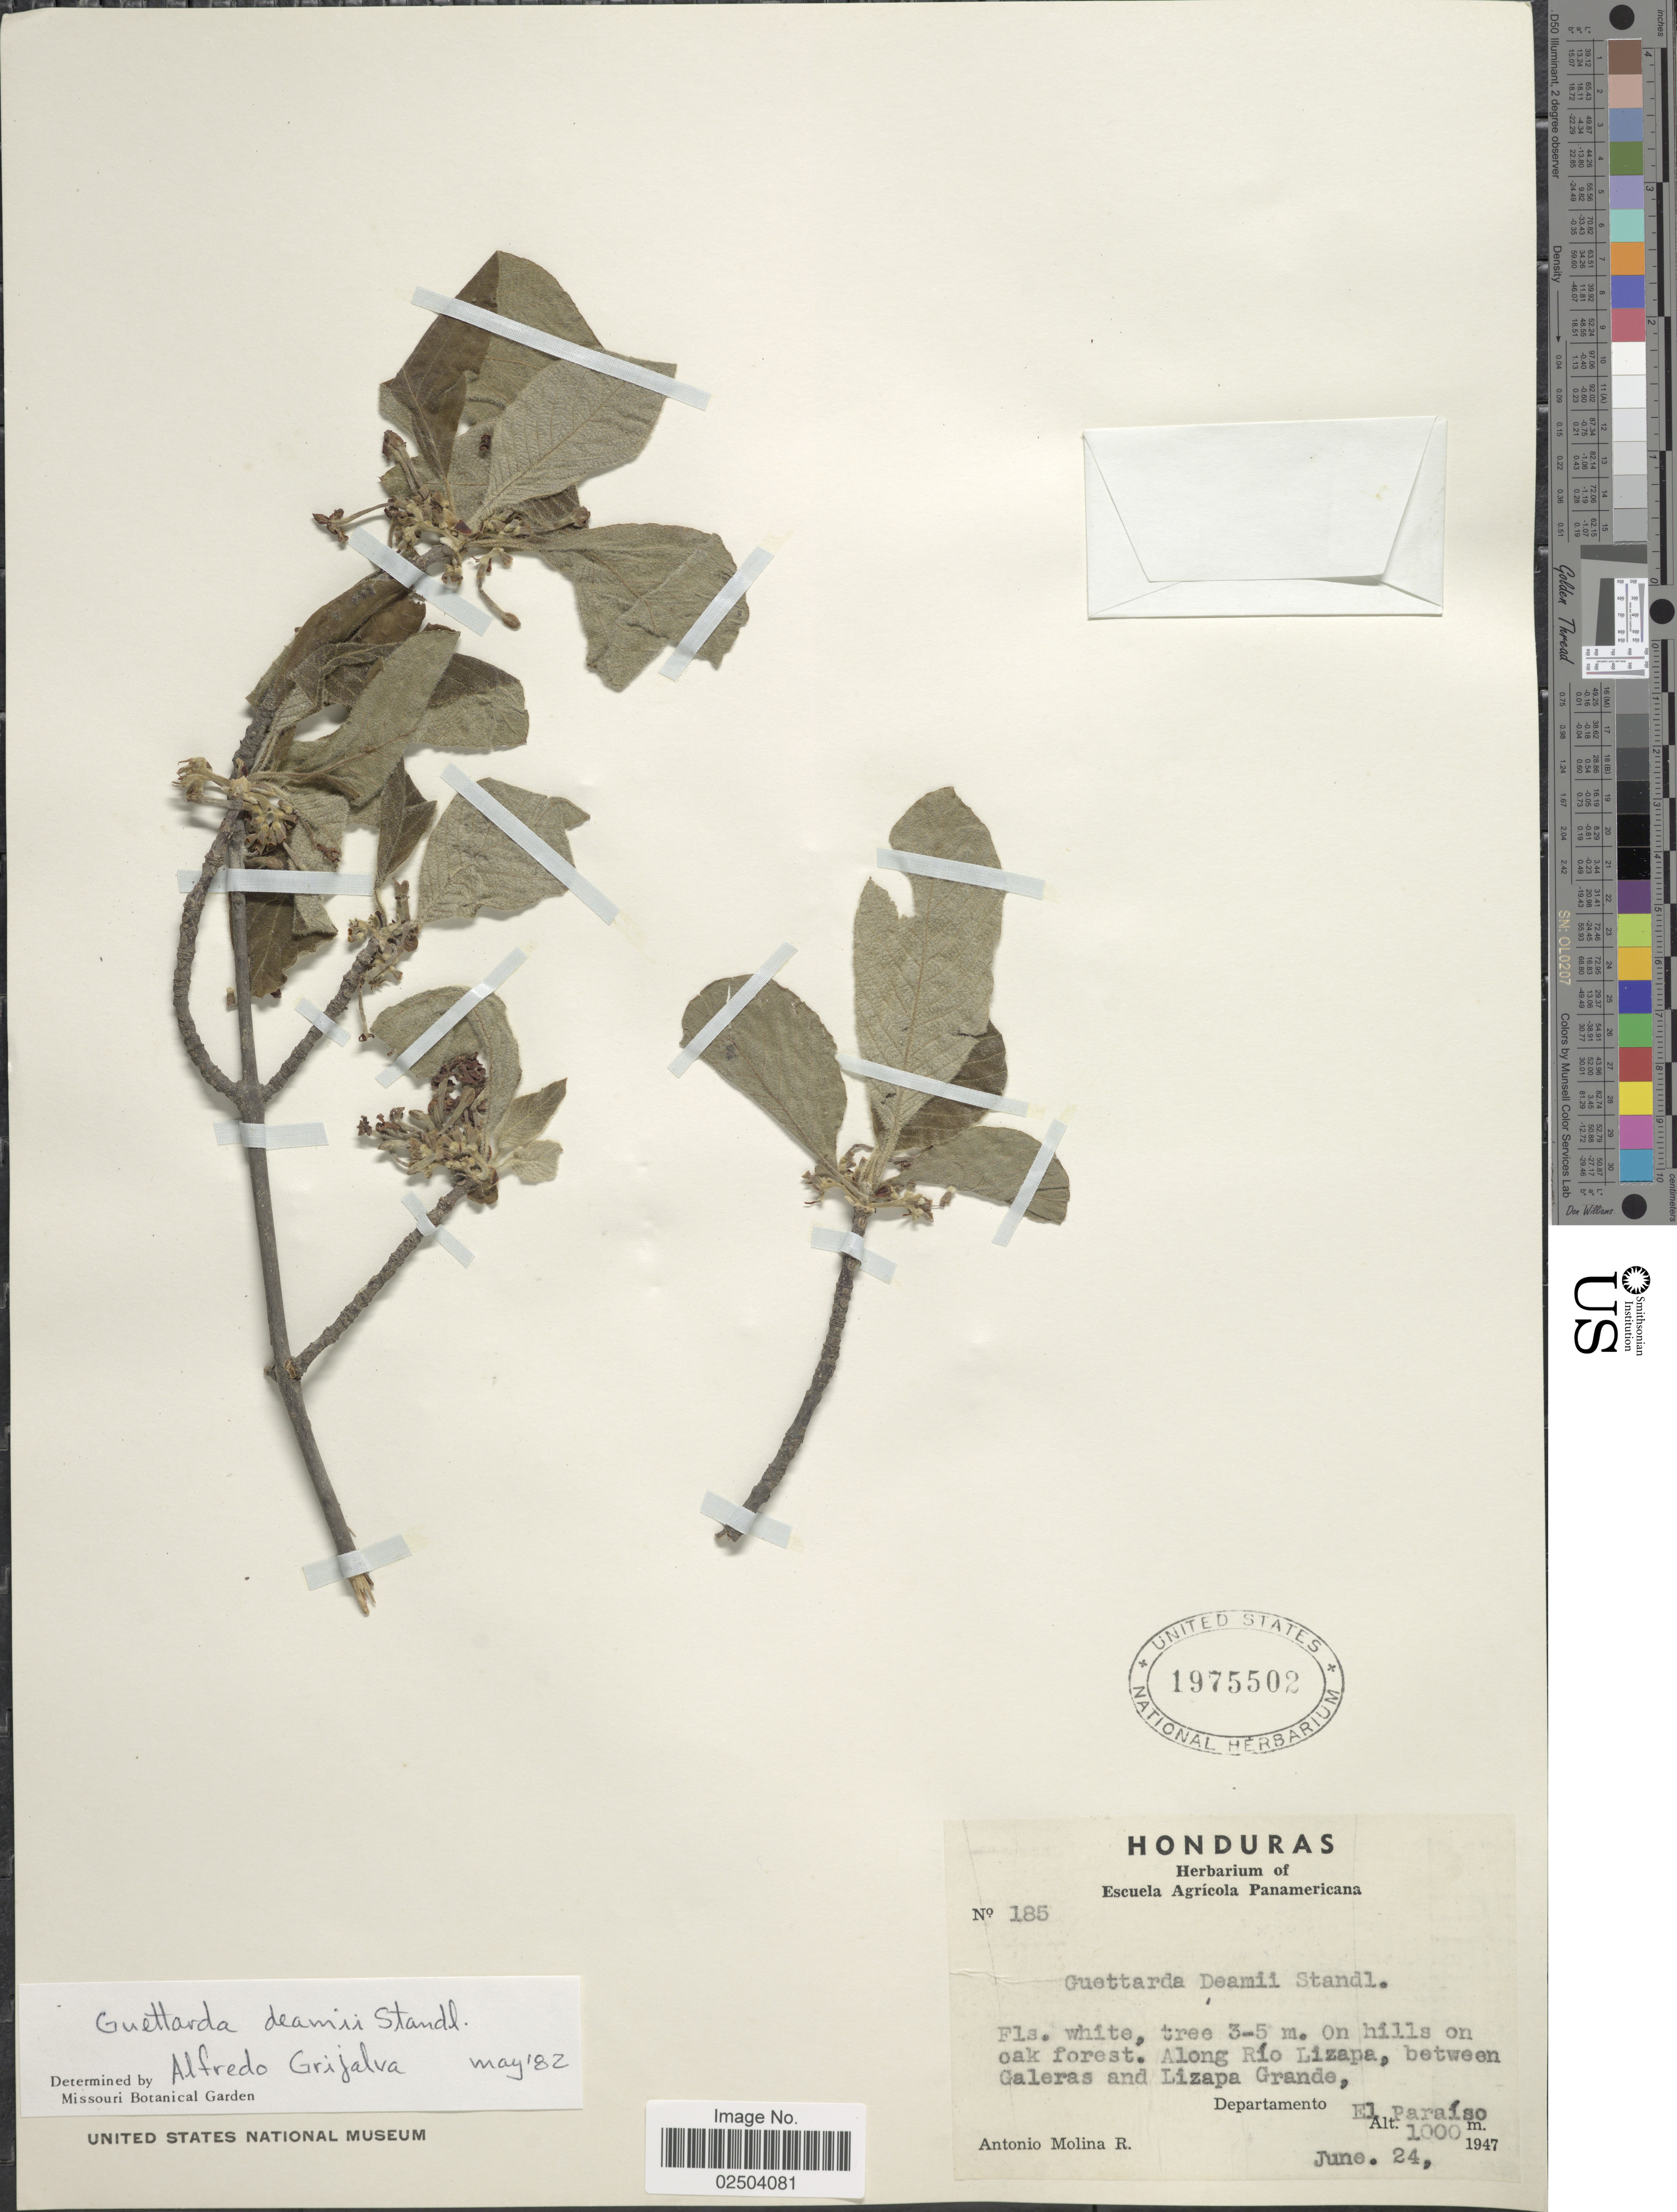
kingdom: Plantae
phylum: Tracheophyta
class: Magnoliopsida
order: Gentianales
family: Rubiaceae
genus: Guettarda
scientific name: Guettarda deamii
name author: Standl.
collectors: A. Molina R.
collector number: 185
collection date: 1947-06-24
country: Honduras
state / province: El Paraíso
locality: On hills on oak forest. Along Rio Lizapa, between Caleras and Lizapa Grande, Departamento El Paraiso.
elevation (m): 1000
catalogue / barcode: US 1975502